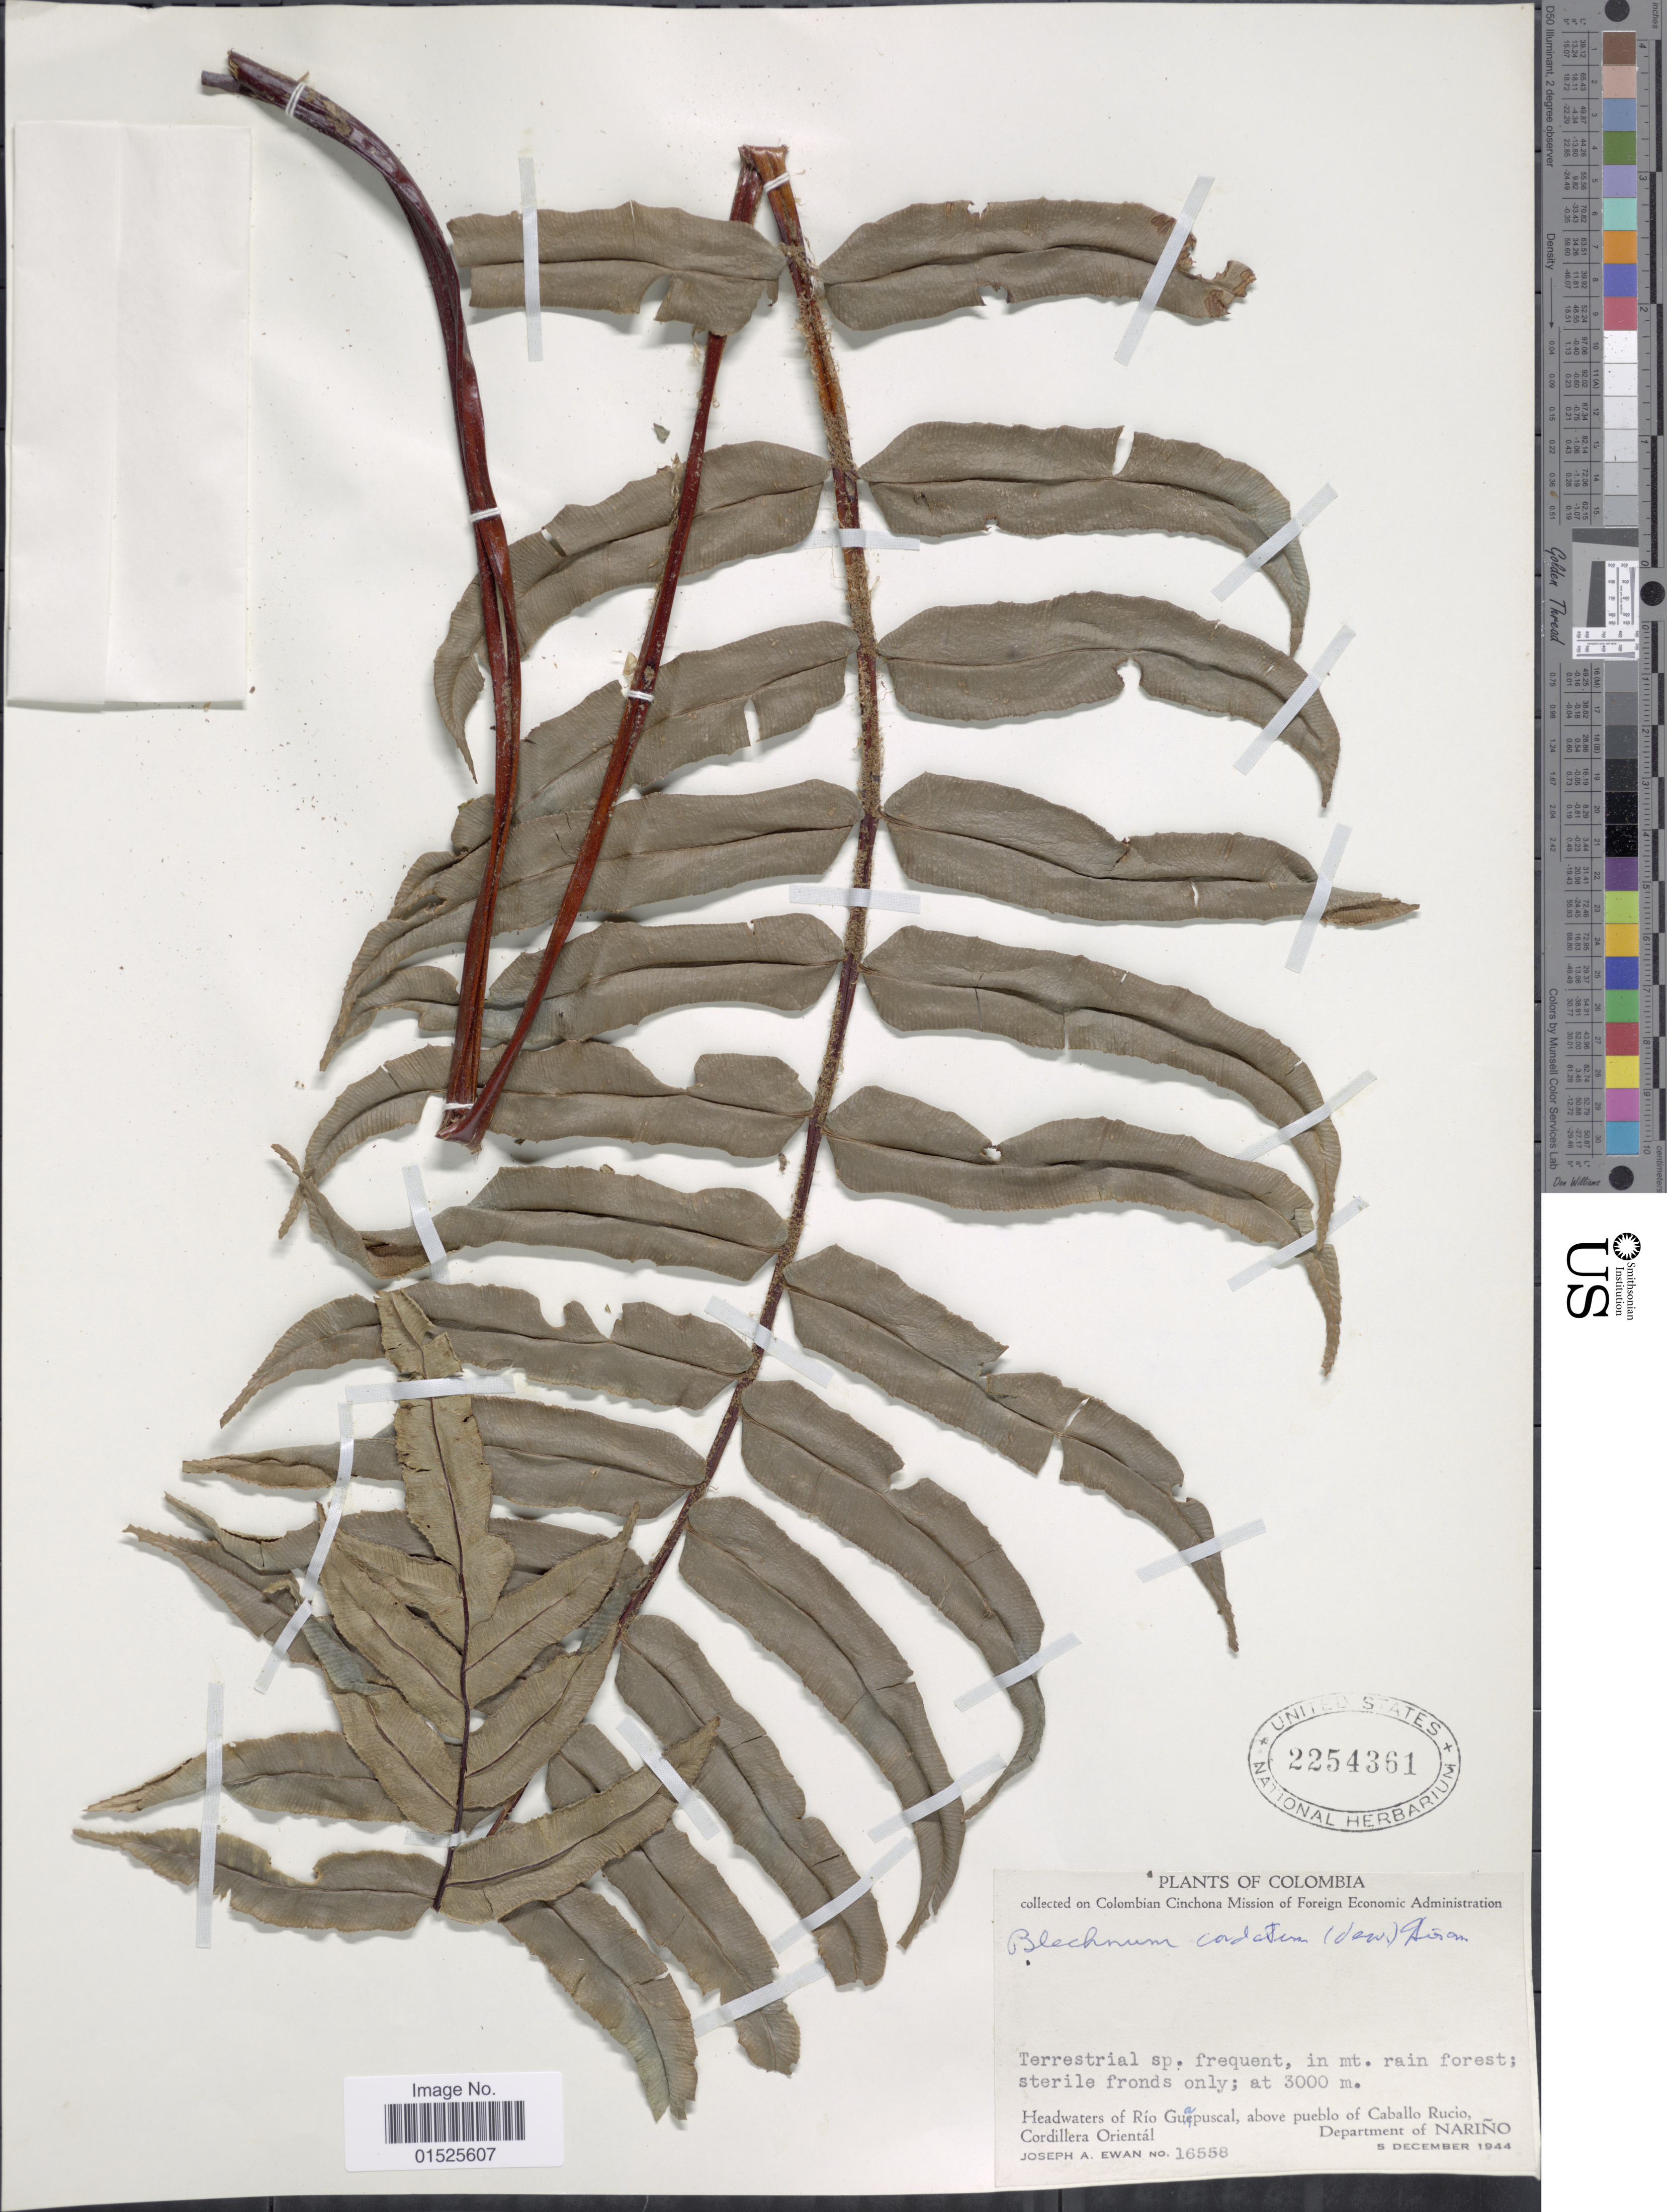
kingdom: Plantae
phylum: Tracheophyta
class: Polypodiopsida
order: Polypodiales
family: Blechnaceae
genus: Blechnum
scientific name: Blechnum cordatum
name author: (Desv.) Hieron.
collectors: J. A. Ewan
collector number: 16558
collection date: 1944-12-05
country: Colombia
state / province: Nariño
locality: Headwaters of Río Guapuscal, above pueblo of Caballo Rucio, Cordillera Orientál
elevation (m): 3000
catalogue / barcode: US 2254361